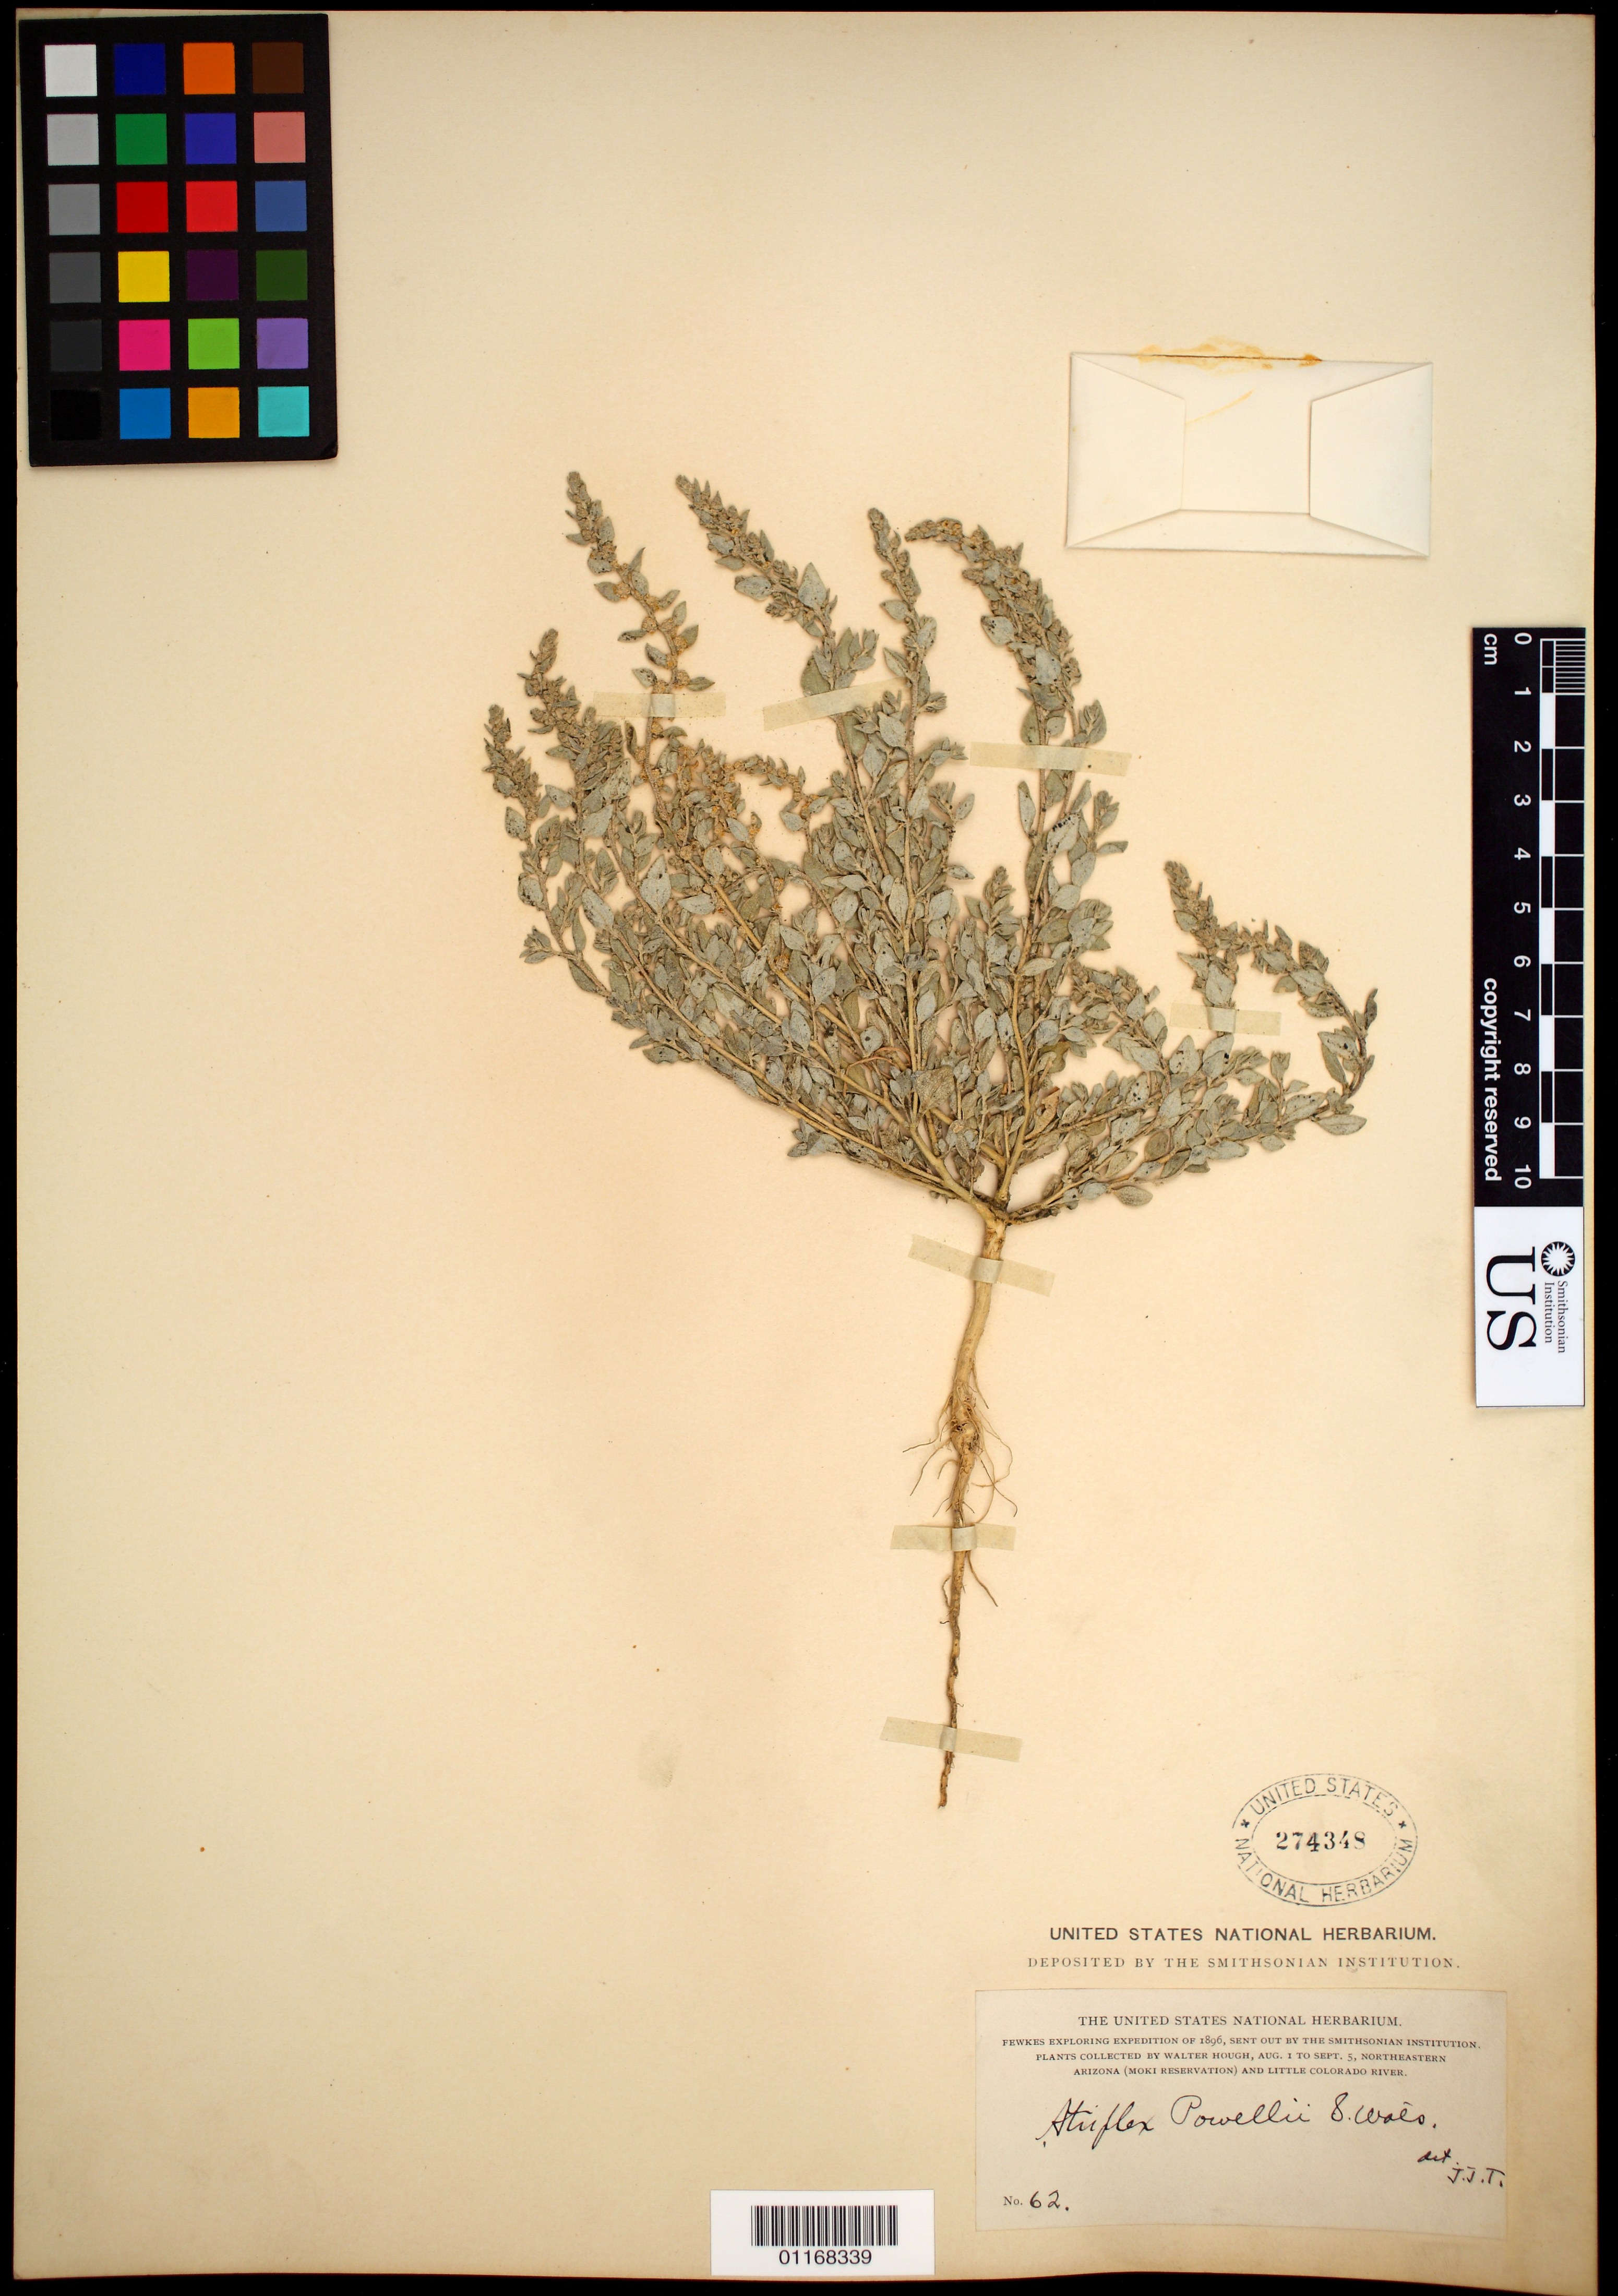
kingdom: Plantae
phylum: Tracheophyta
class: Magnoliopsida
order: Caryophyllales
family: Amaranthaceae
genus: Atriplex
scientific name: Atriplex powellii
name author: S. Watson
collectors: W. Hough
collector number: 62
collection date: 1896-08-01/1896-09-05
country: United States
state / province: Arizona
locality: Northeastern Arizona and Little Colorado River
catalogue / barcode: US 274348